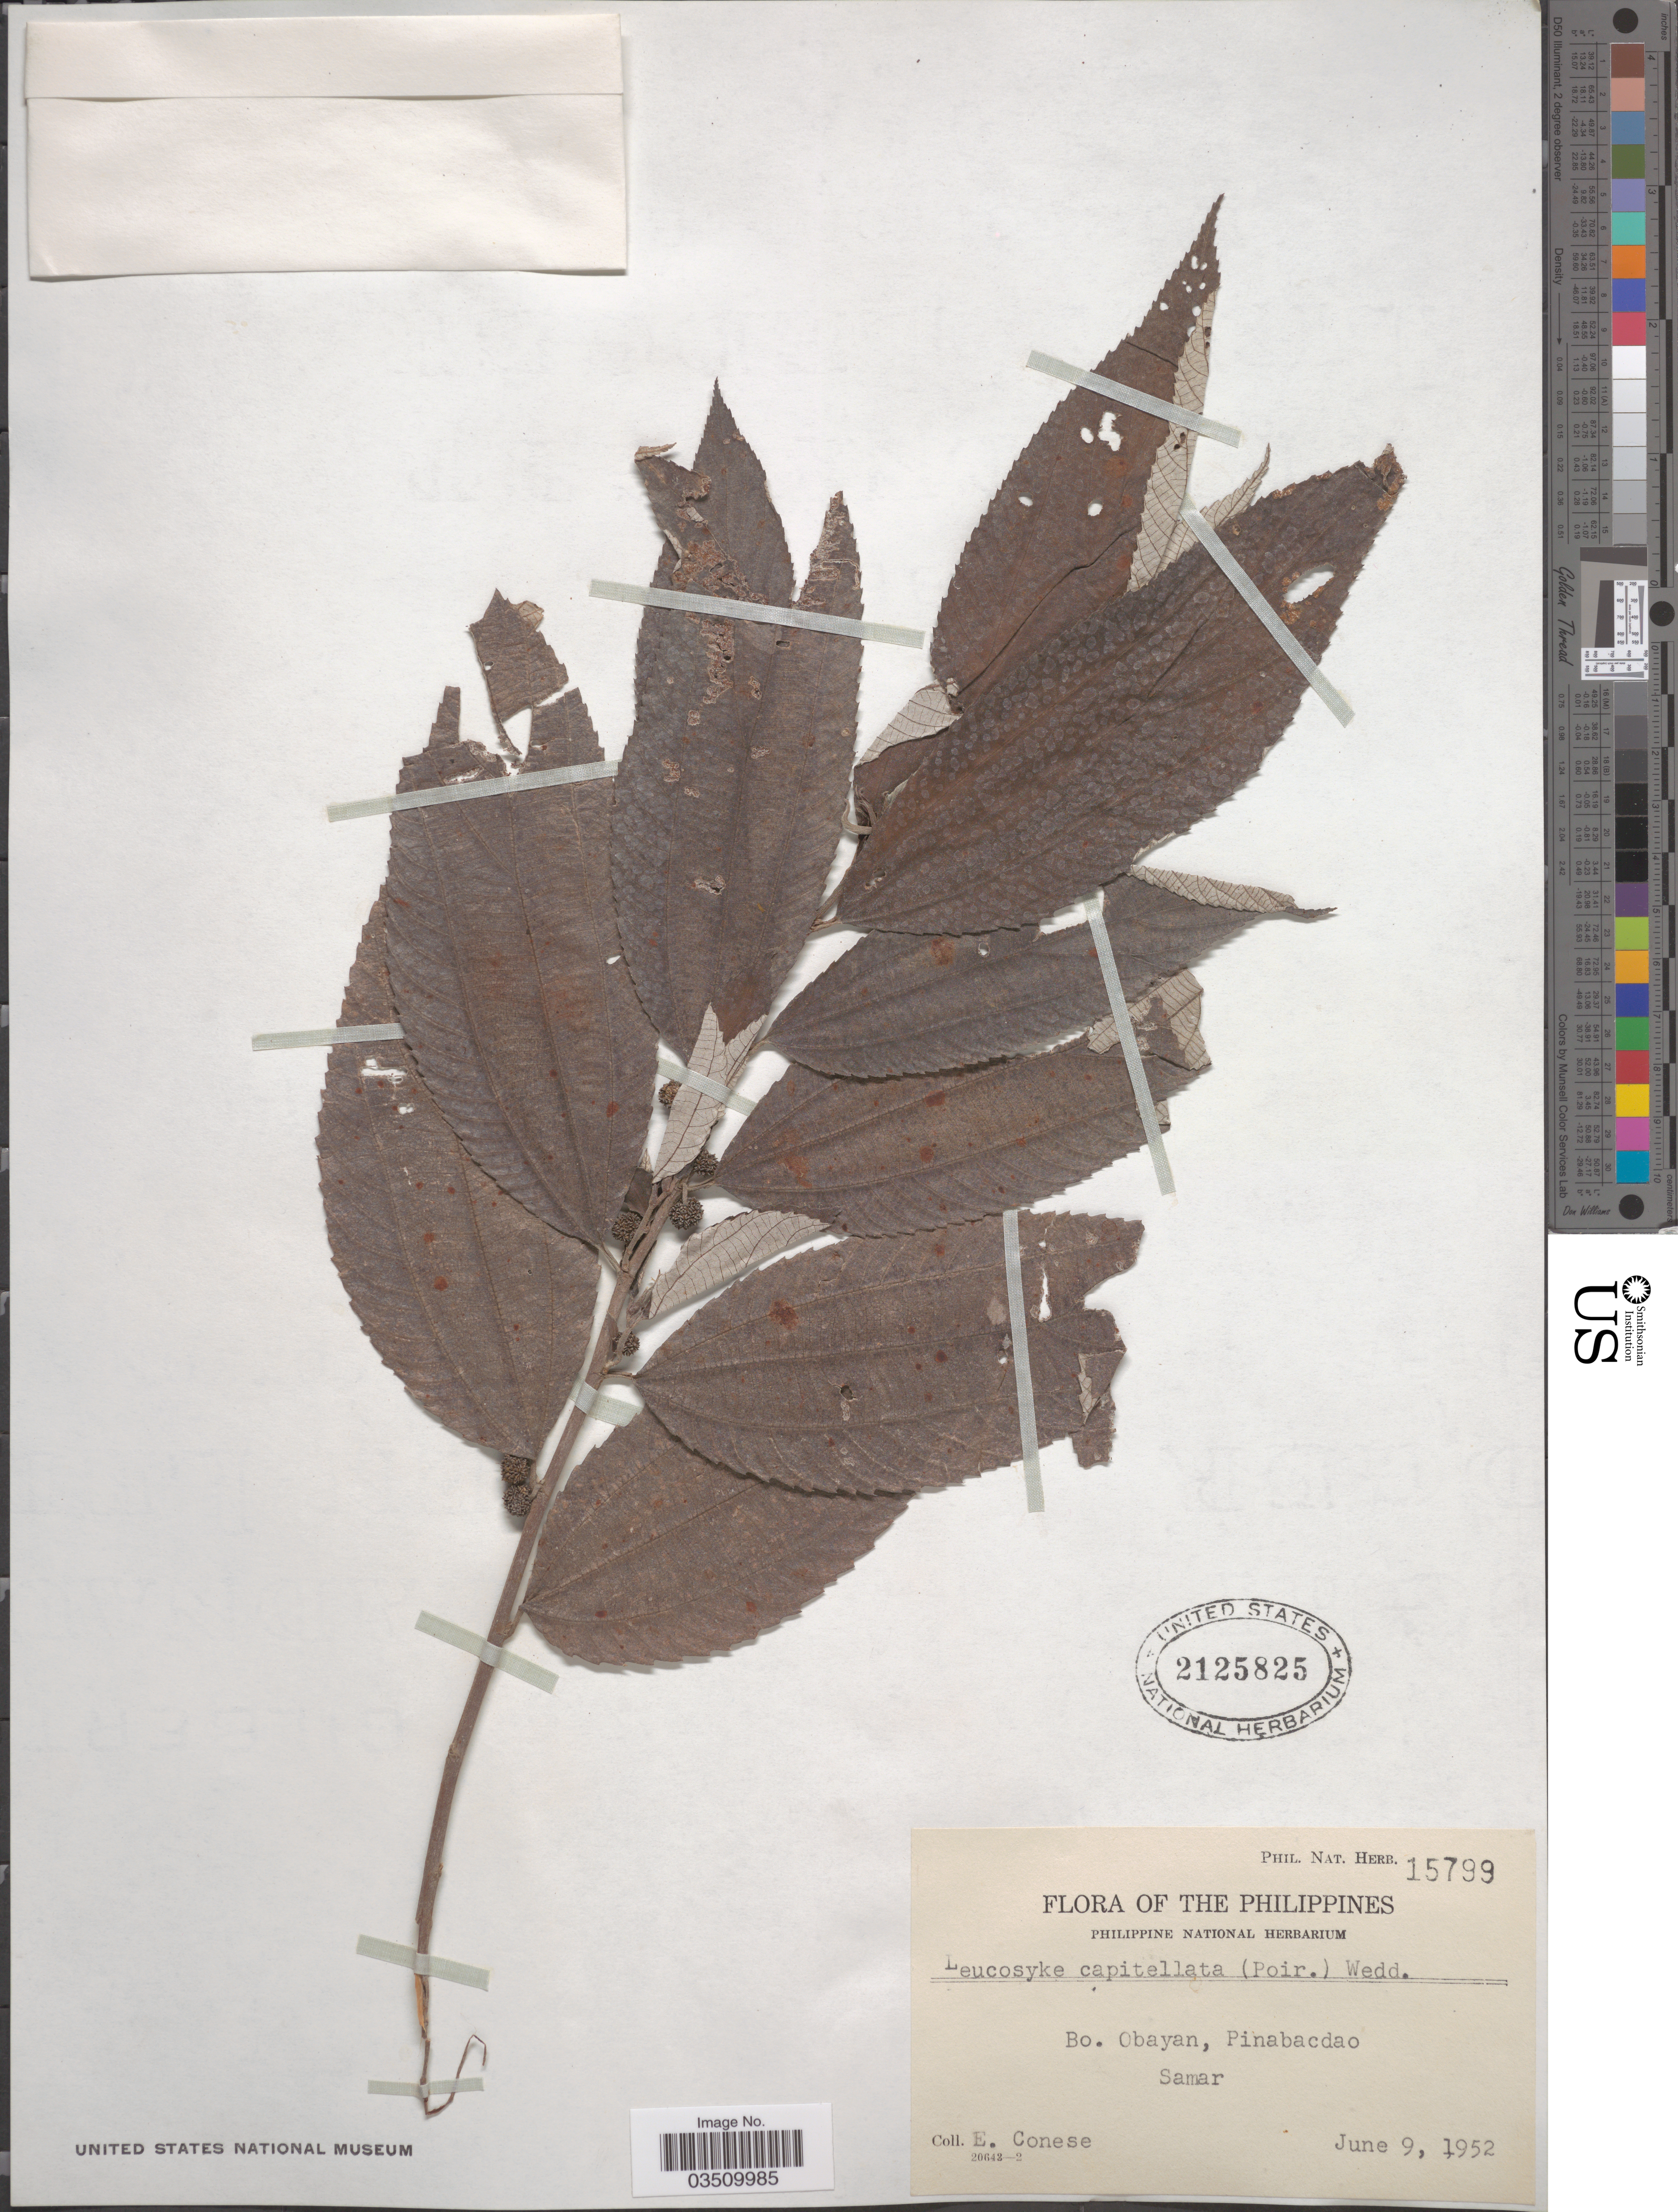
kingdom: Plantae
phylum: Tracheophyta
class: Magnoliopsida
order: Rosales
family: Urticaceae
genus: Leucosyke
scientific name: Leucosyke capitellata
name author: (Poir.) Wedd.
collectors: E. Conese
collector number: Phil. Nat. Herb. 14799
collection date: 1952-06-09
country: Philippines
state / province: Eastern Visayas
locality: Bo. Obayan, Pinabacdao, Samar.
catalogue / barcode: US 2125825